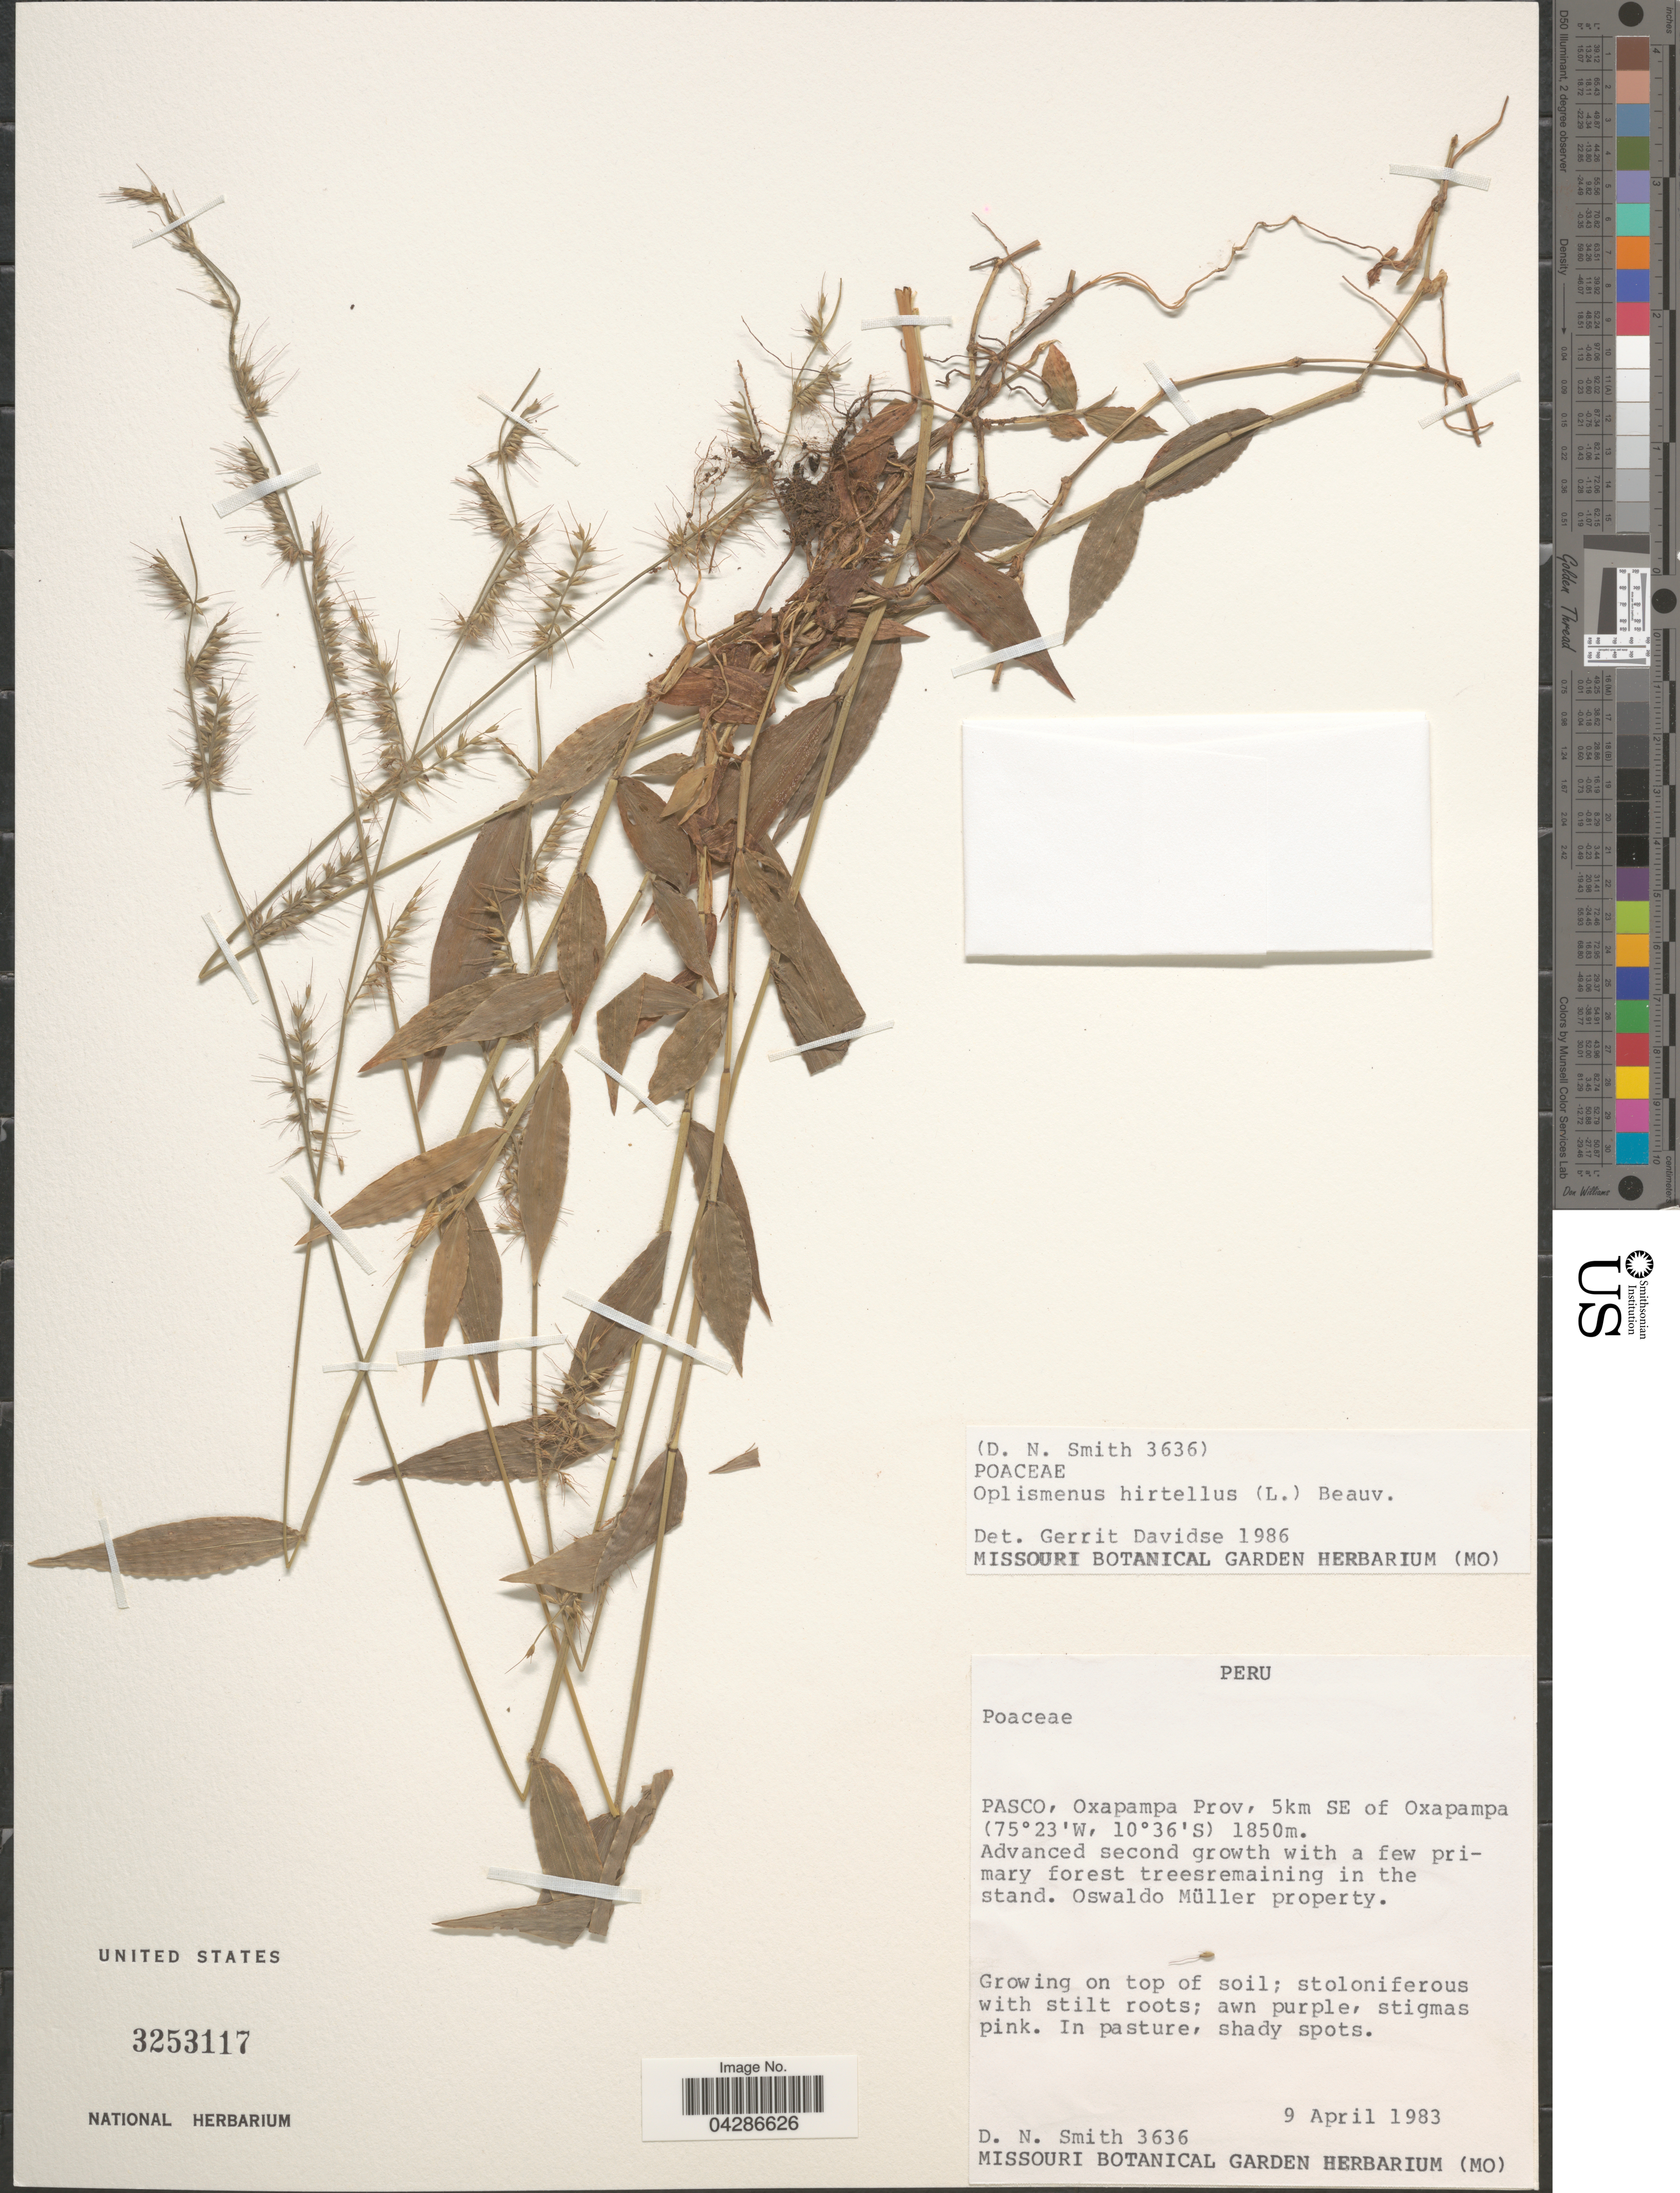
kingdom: Plantae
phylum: Tracheophyta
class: Liliopsida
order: Poales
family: Poaceae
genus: Oplismenus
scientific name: Oplismenus hirtellus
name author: (L.) P. Beauv.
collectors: D. Smith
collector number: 3636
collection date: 1983-04-09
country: Peru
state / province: Pasco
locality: Oxapampa Prov, 5km SE of Oxapampa.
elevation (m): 1850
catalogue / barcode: US 3253117